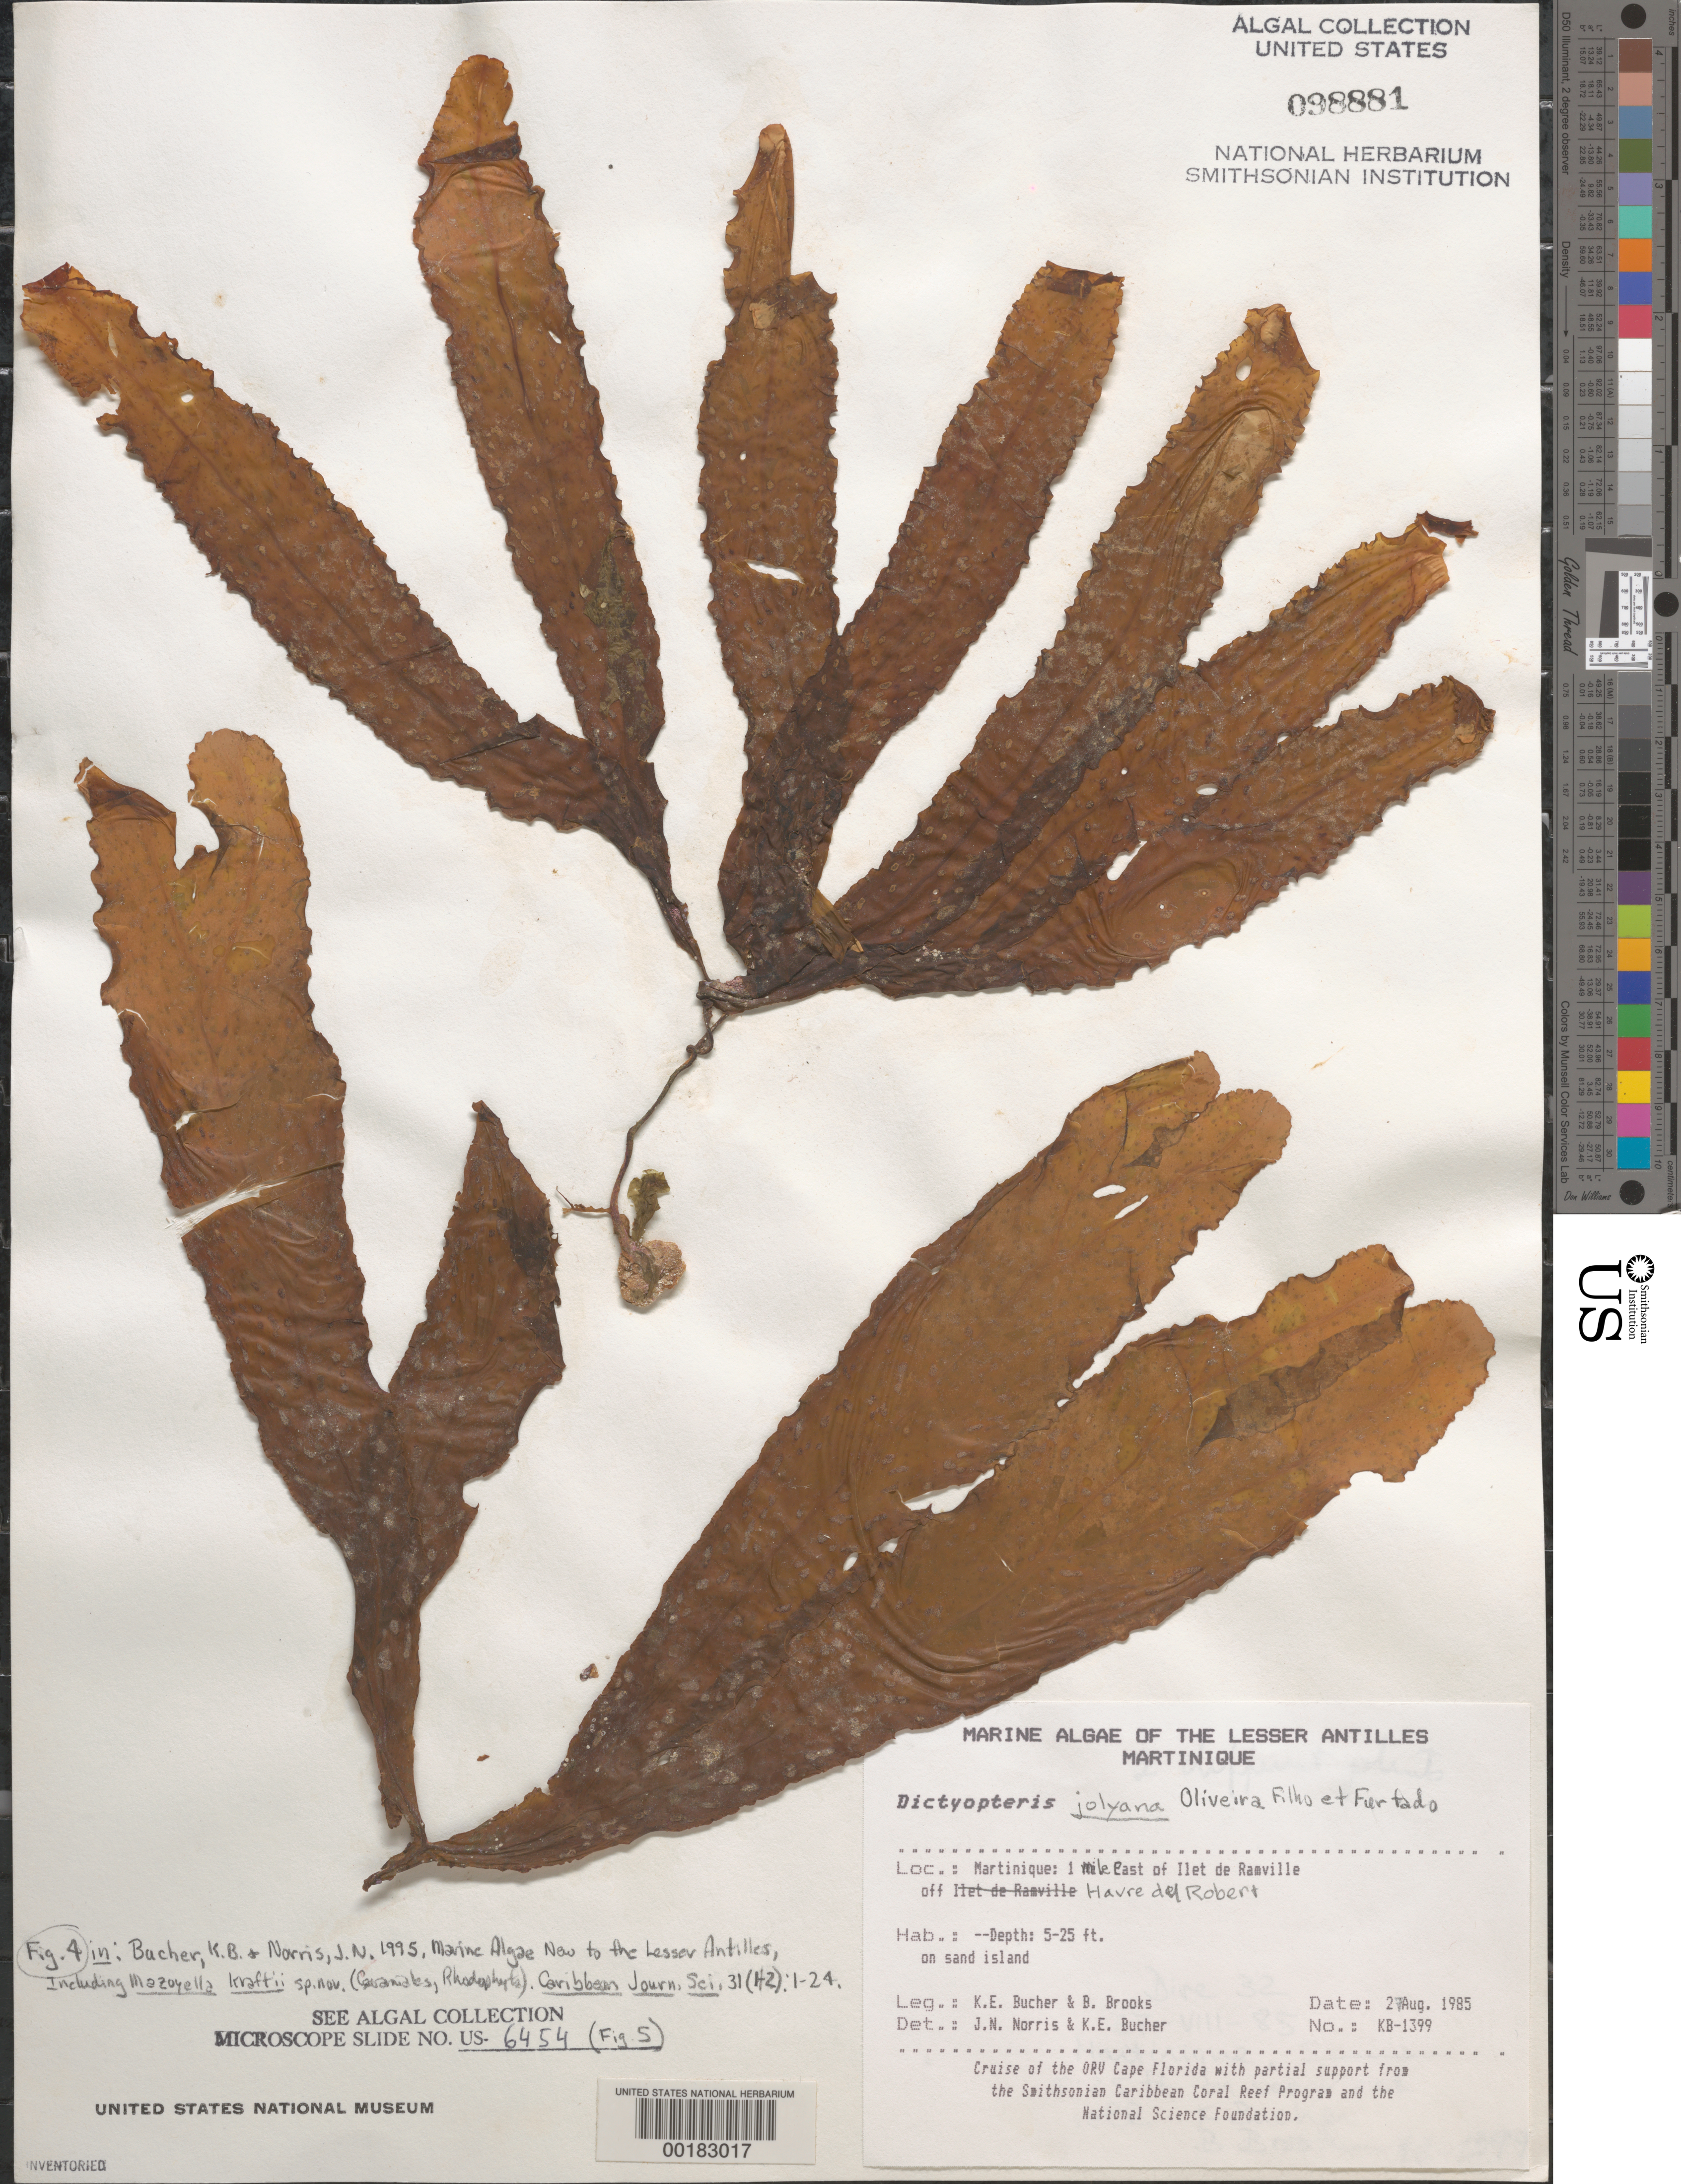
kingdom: Chromista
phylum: Ochrophyta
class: Phaeophyceae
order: Dictyotales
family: Dictyotaceae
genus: Dictyopteris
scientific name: Dictyopteris jolyana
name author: E.C. Oliveira & R.P. Furtado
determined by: Norris, J. N.; Bucher, K. E.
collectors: K. E. Bucher & B. Brooks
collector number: Kb-1399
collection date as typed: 27 Aug 1985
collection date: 1985-08-27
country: Martinique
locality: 1 mile east of Ilet de Ramville, off Havre du Robert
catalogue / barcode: US 98881